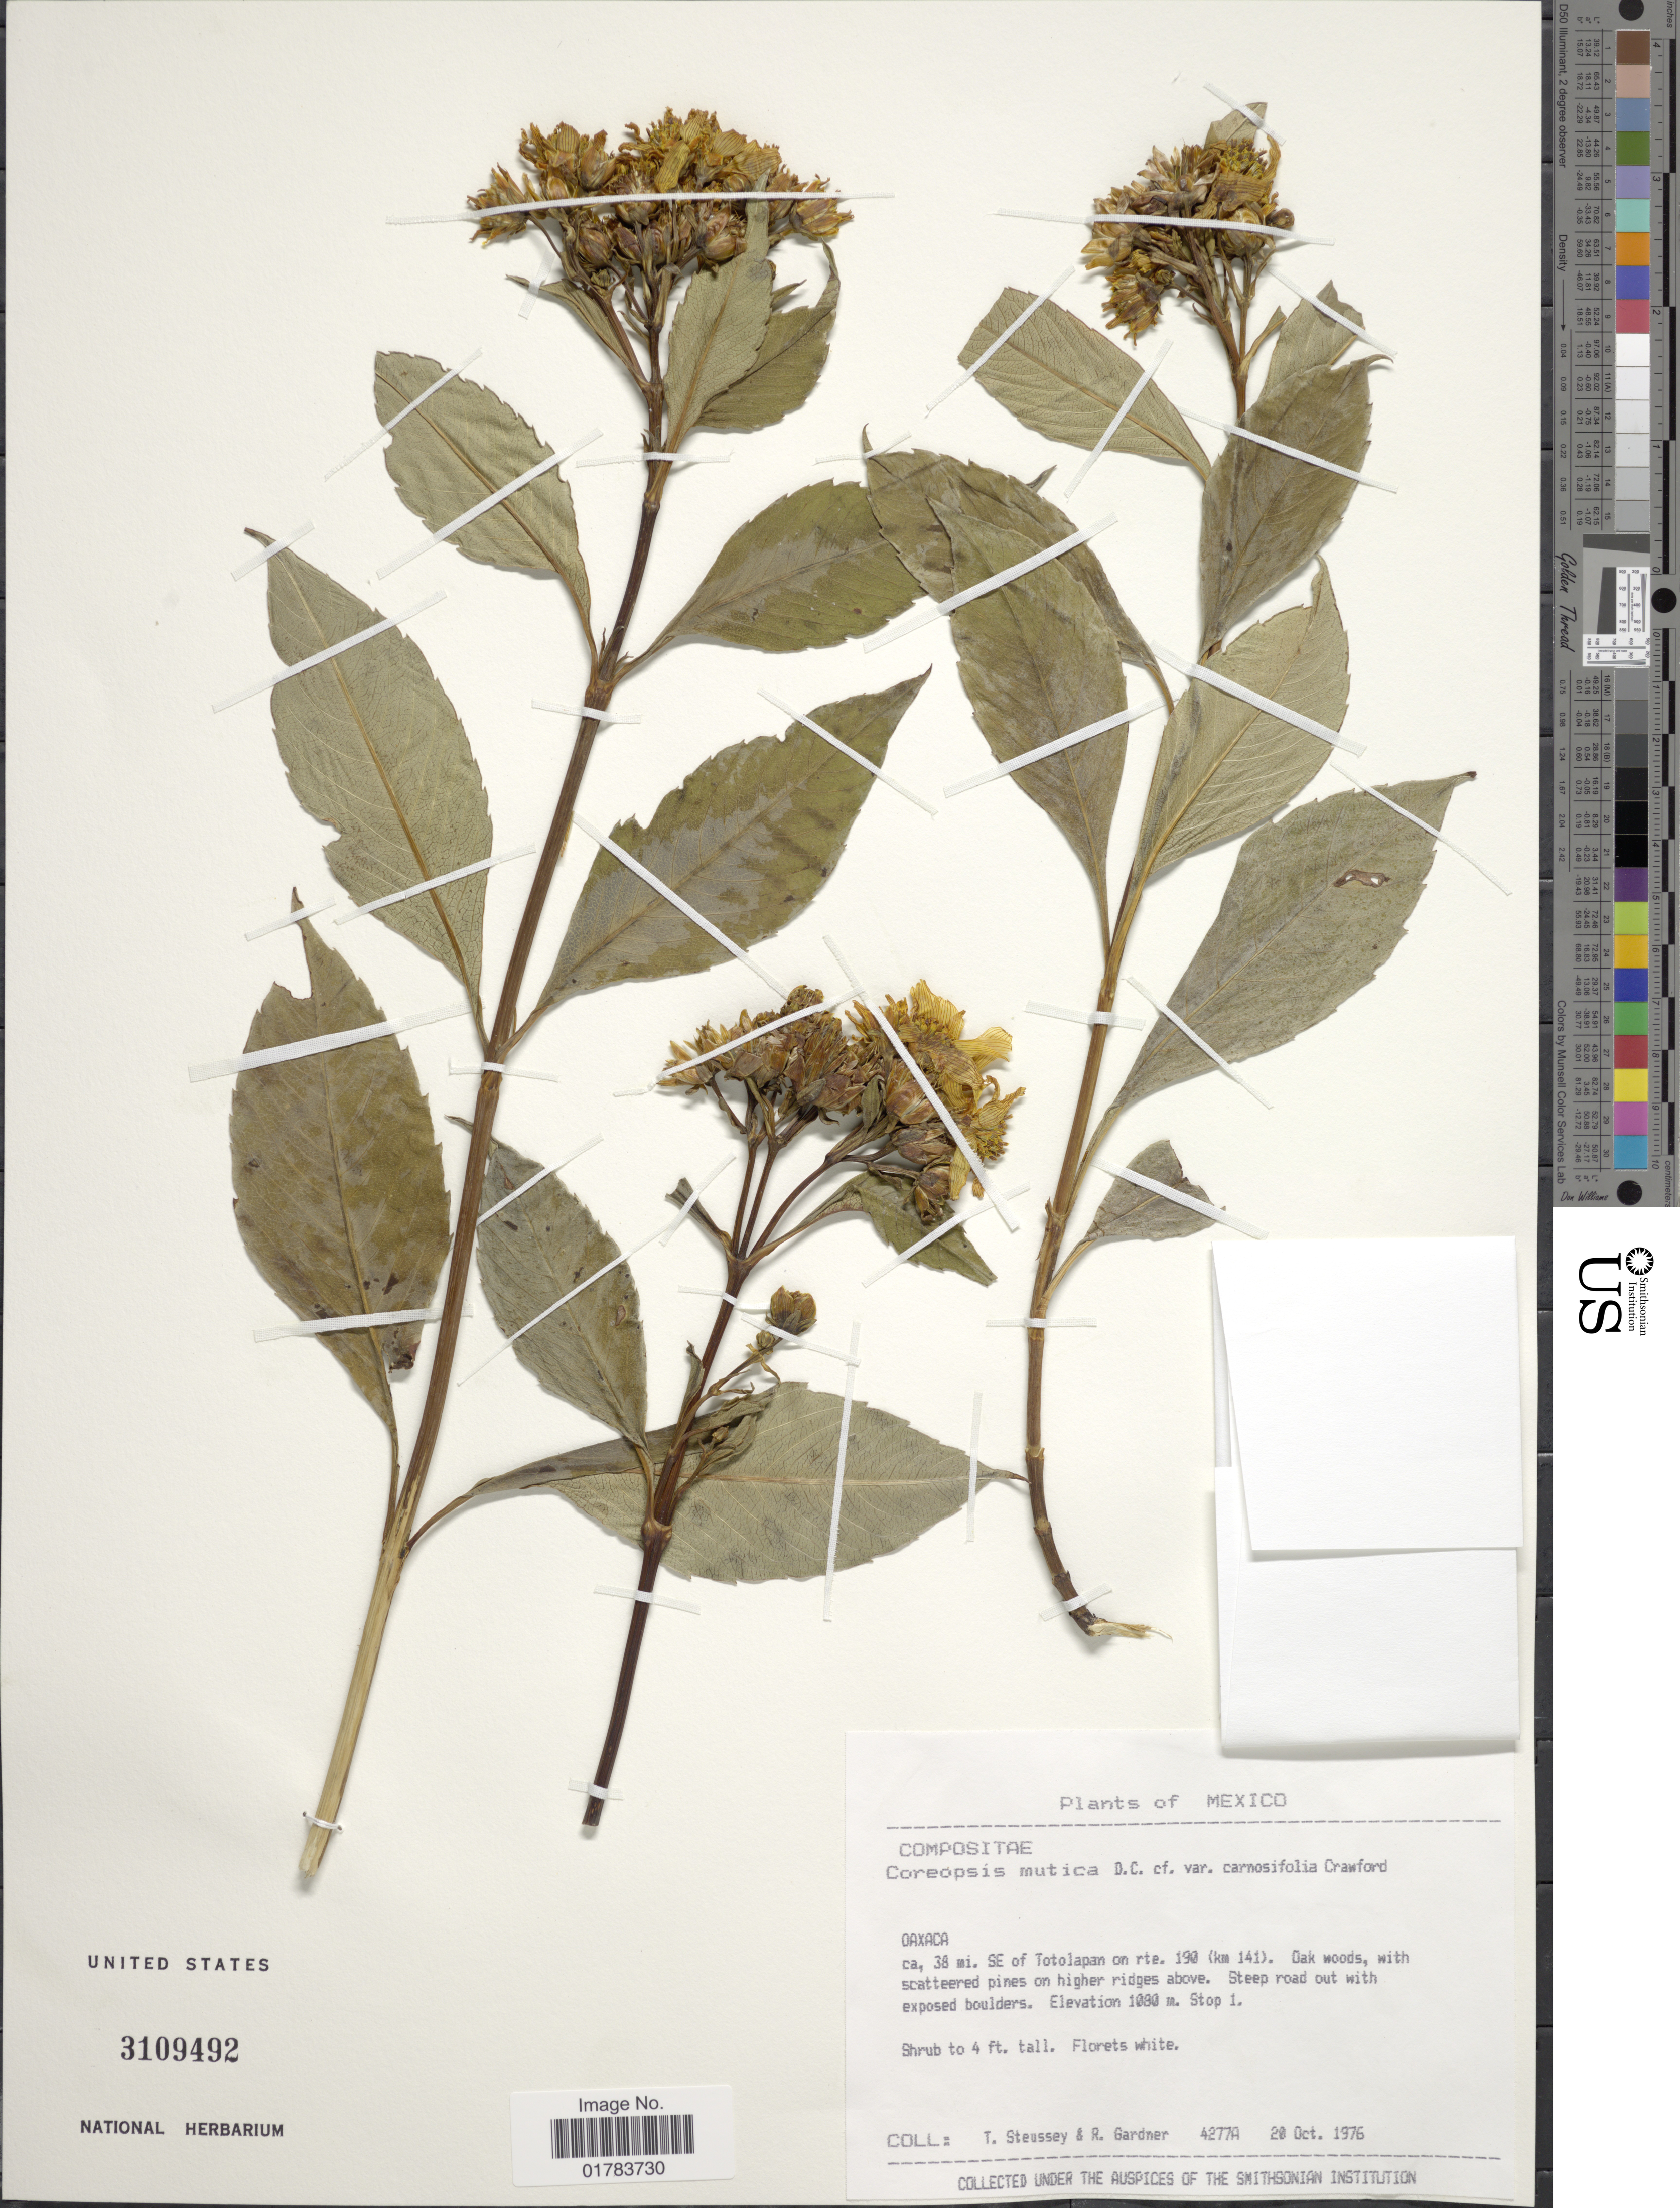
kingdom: Plantae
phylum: Tracheophyta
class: Magnoliopsida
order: Asterales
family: Asteraceae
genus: Coreopsis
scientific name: Coreopsis mutica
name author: DC.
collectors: T. Steussey & R. C. Gardner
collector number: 4277A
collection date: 1976-10-20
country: Mexico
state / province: Oaxaca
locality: Ca. 38 mi. SE of Totolapan on rte. 190 (km 141)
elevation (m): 1080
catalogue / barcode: US 3109492